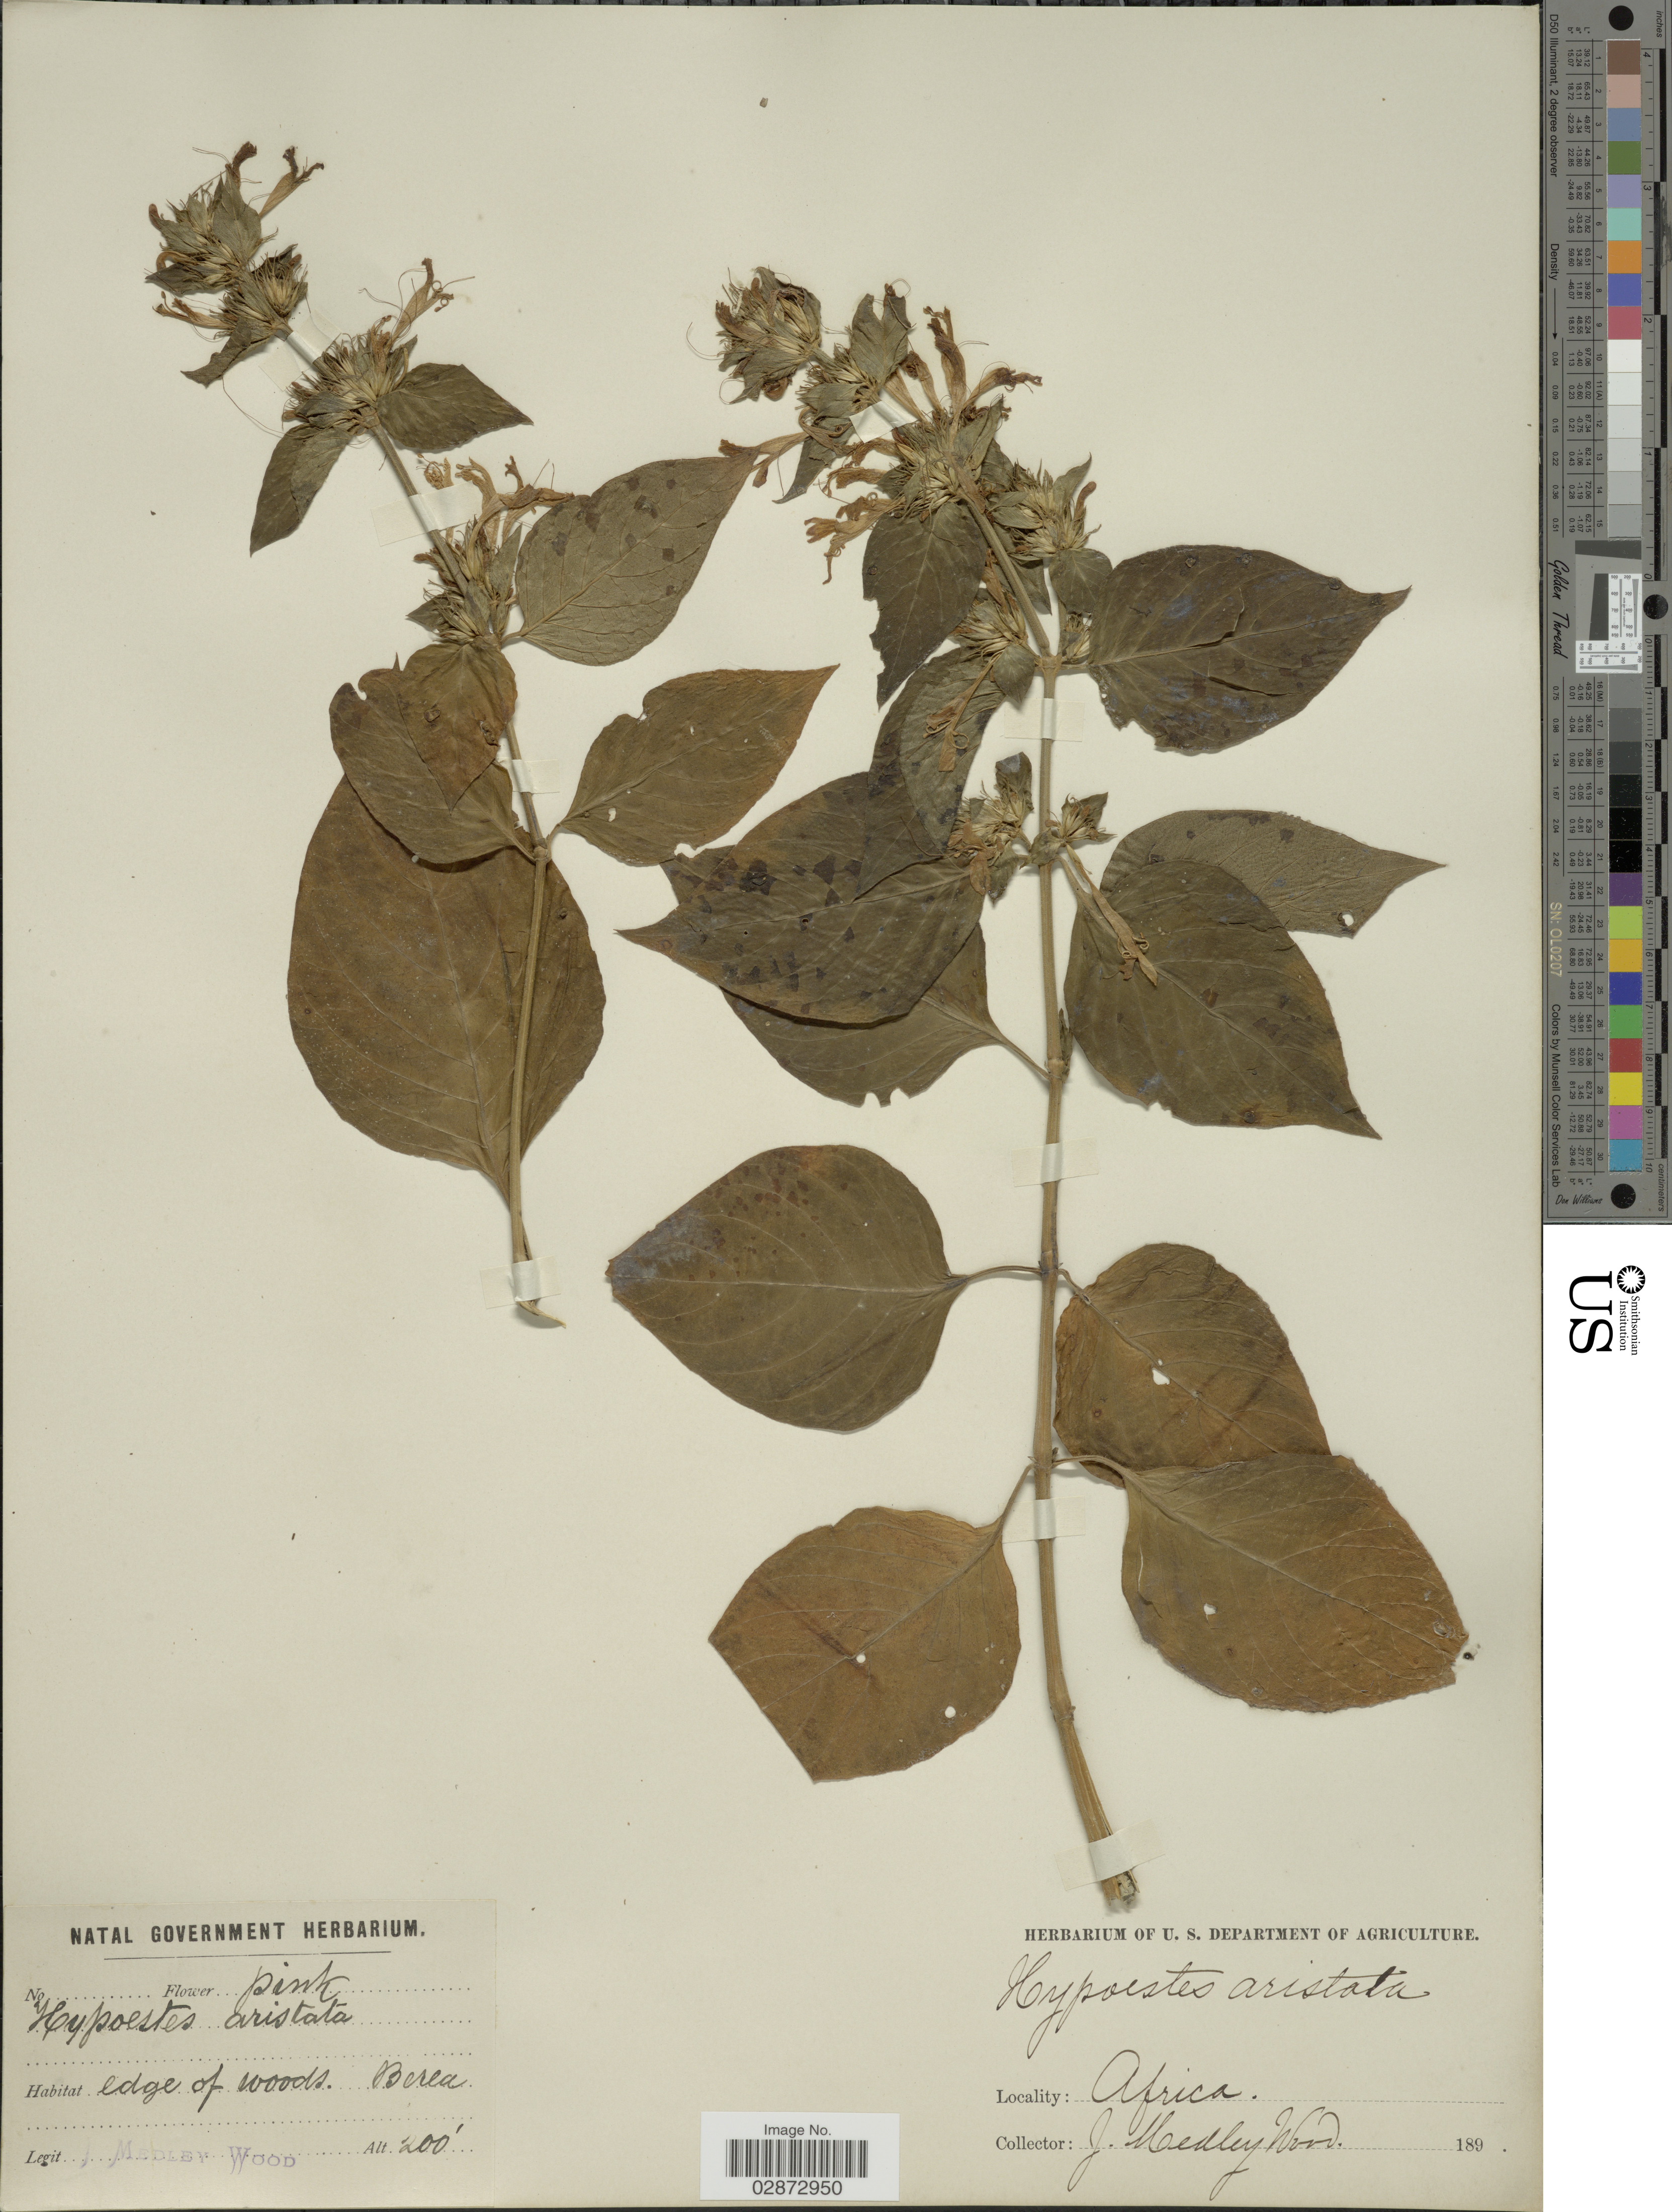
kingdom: Plantae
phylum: Tracheophyta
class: Magnoliopsida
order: Lamiales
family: Acanthaceae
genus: Hypoestes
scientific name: Hypoestes aristata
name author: (Vahl) Sol. ex Roem. & Schult.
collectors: J. Medley Wood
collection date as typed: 189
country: South Africa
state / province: KwaZulu-Natal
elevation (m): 61